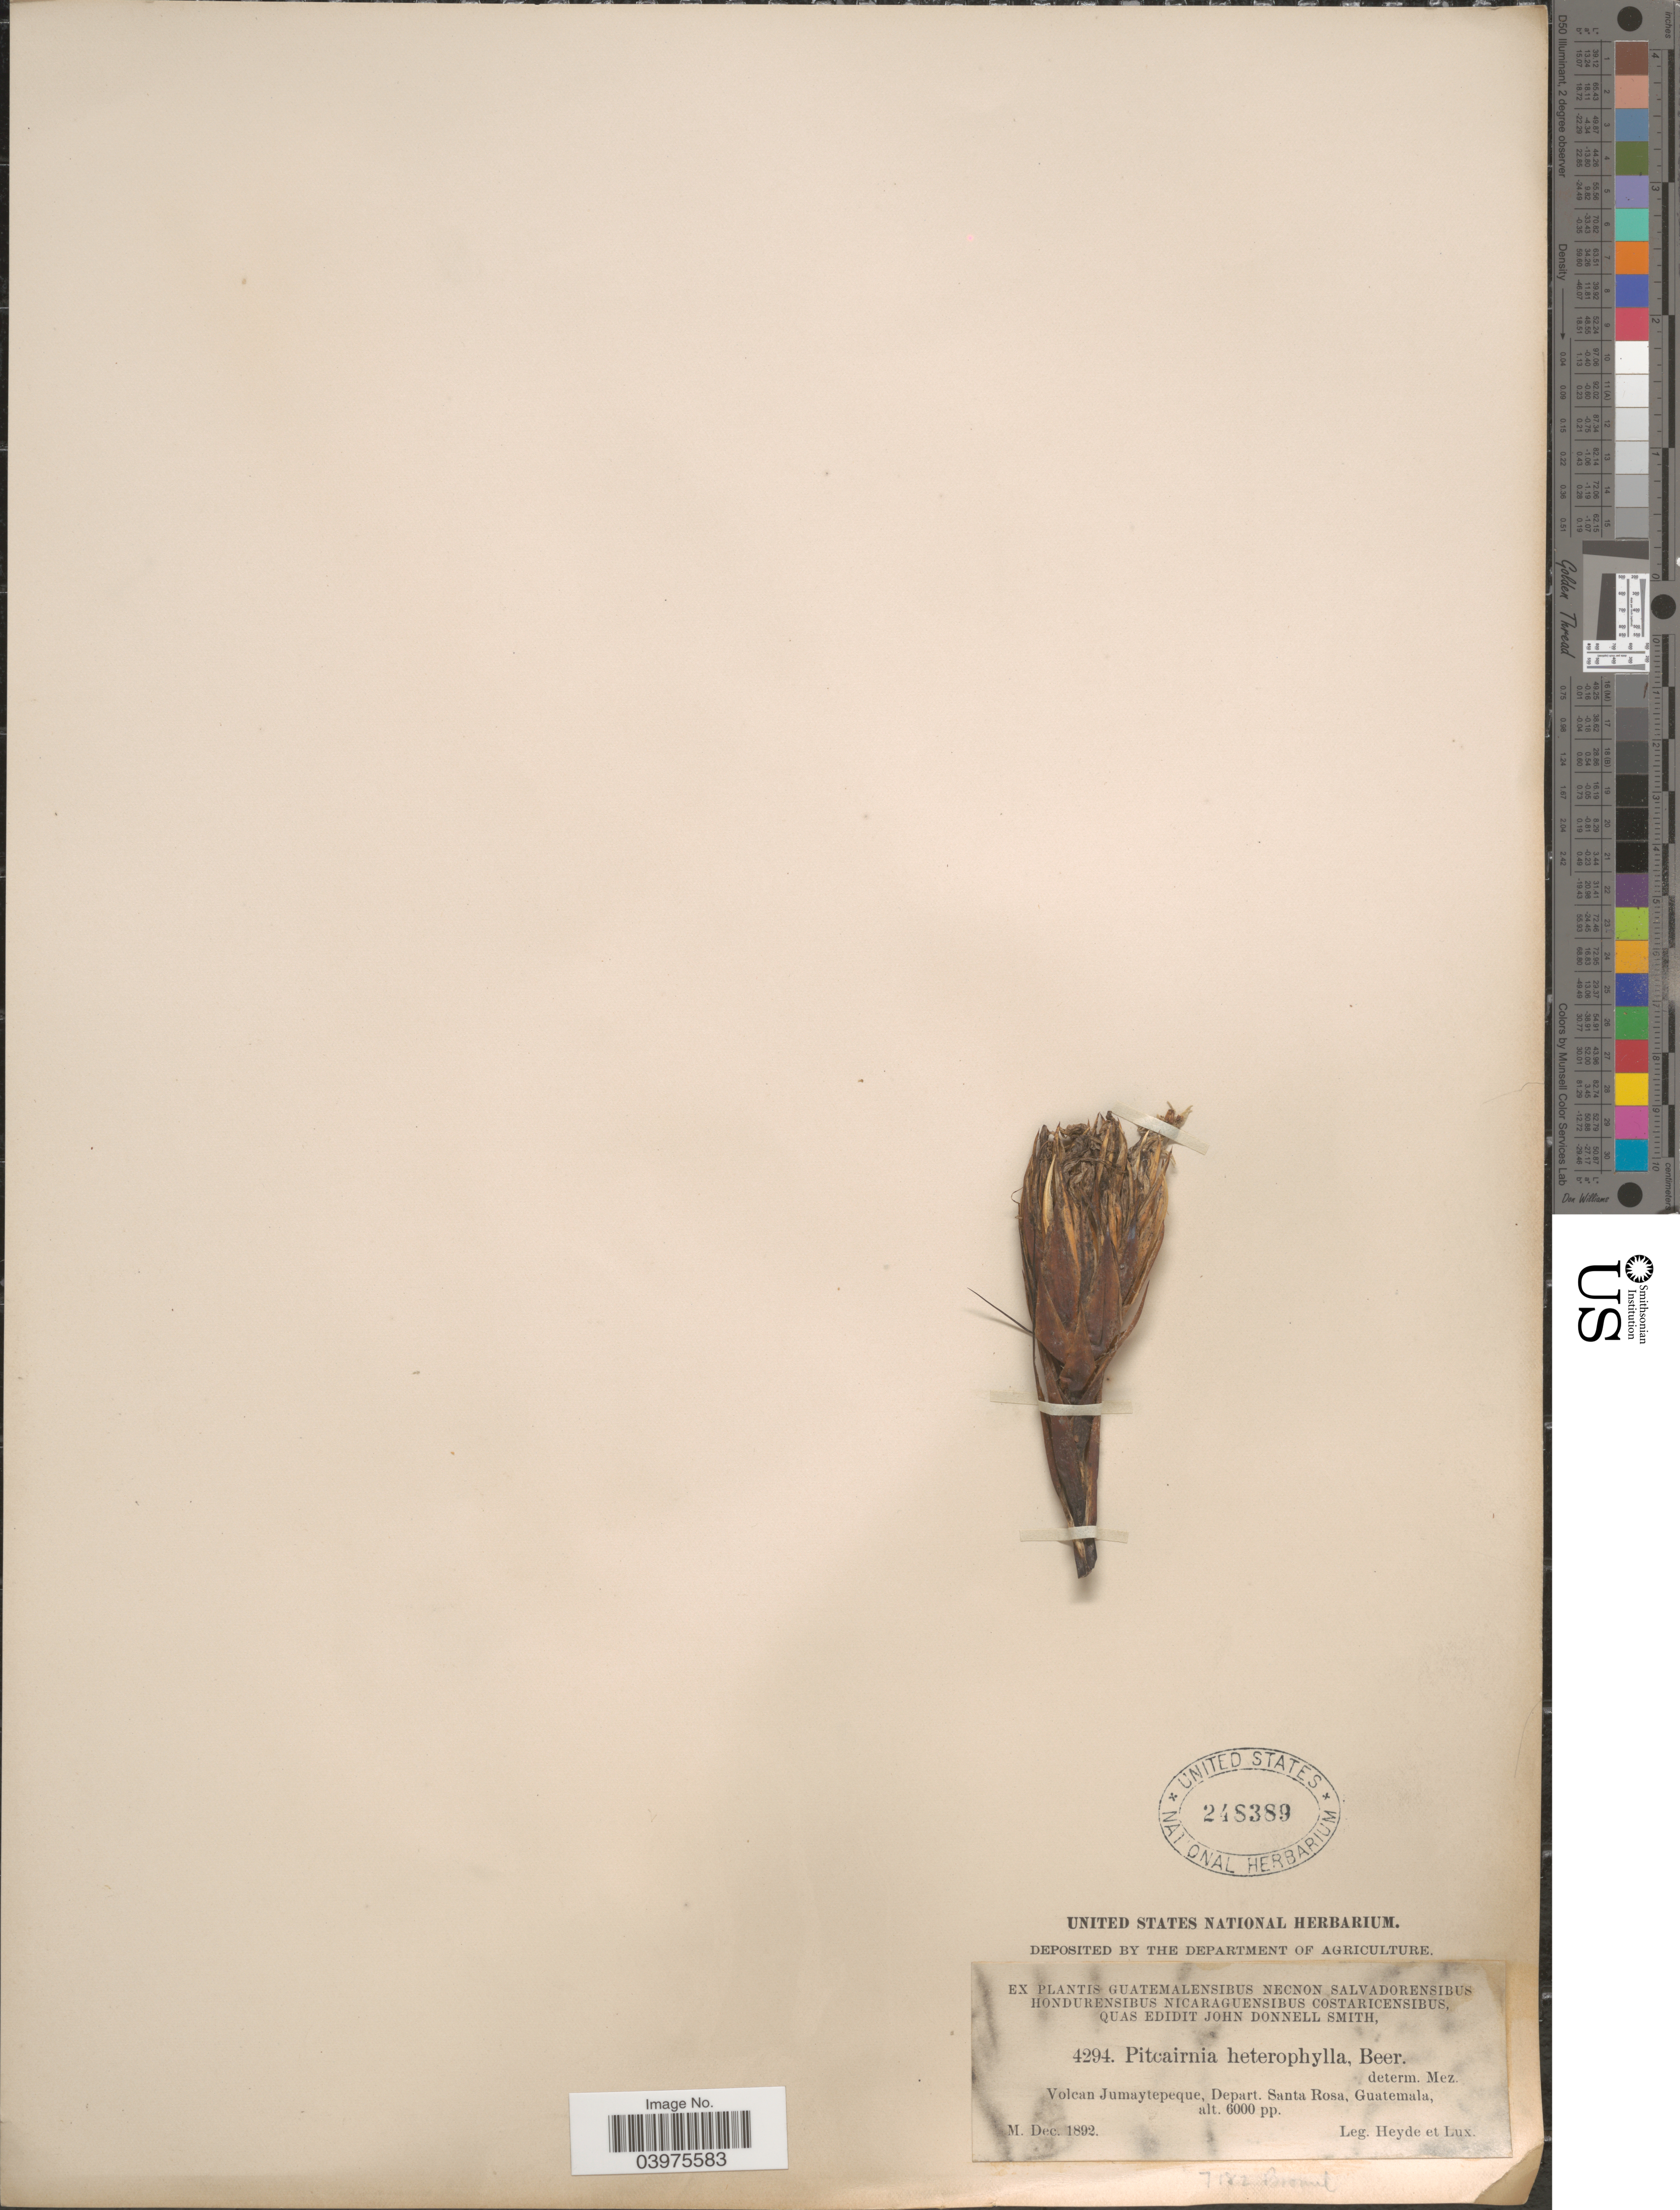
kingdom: Plantae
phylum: Tracheophyta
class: Liliopsida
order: Poales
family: Bromeliaceae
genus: Pitcairnia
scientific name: Pitcairnia heterophylla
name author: (Lindl.) Beer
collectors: Heyde & Lux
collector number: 4294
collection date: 1892-12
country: Guatemala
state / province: Santa Rosa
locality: Volcan Jumaytepeque, Depart. Santa Rosa.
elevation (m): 1829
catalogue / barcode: US 248389